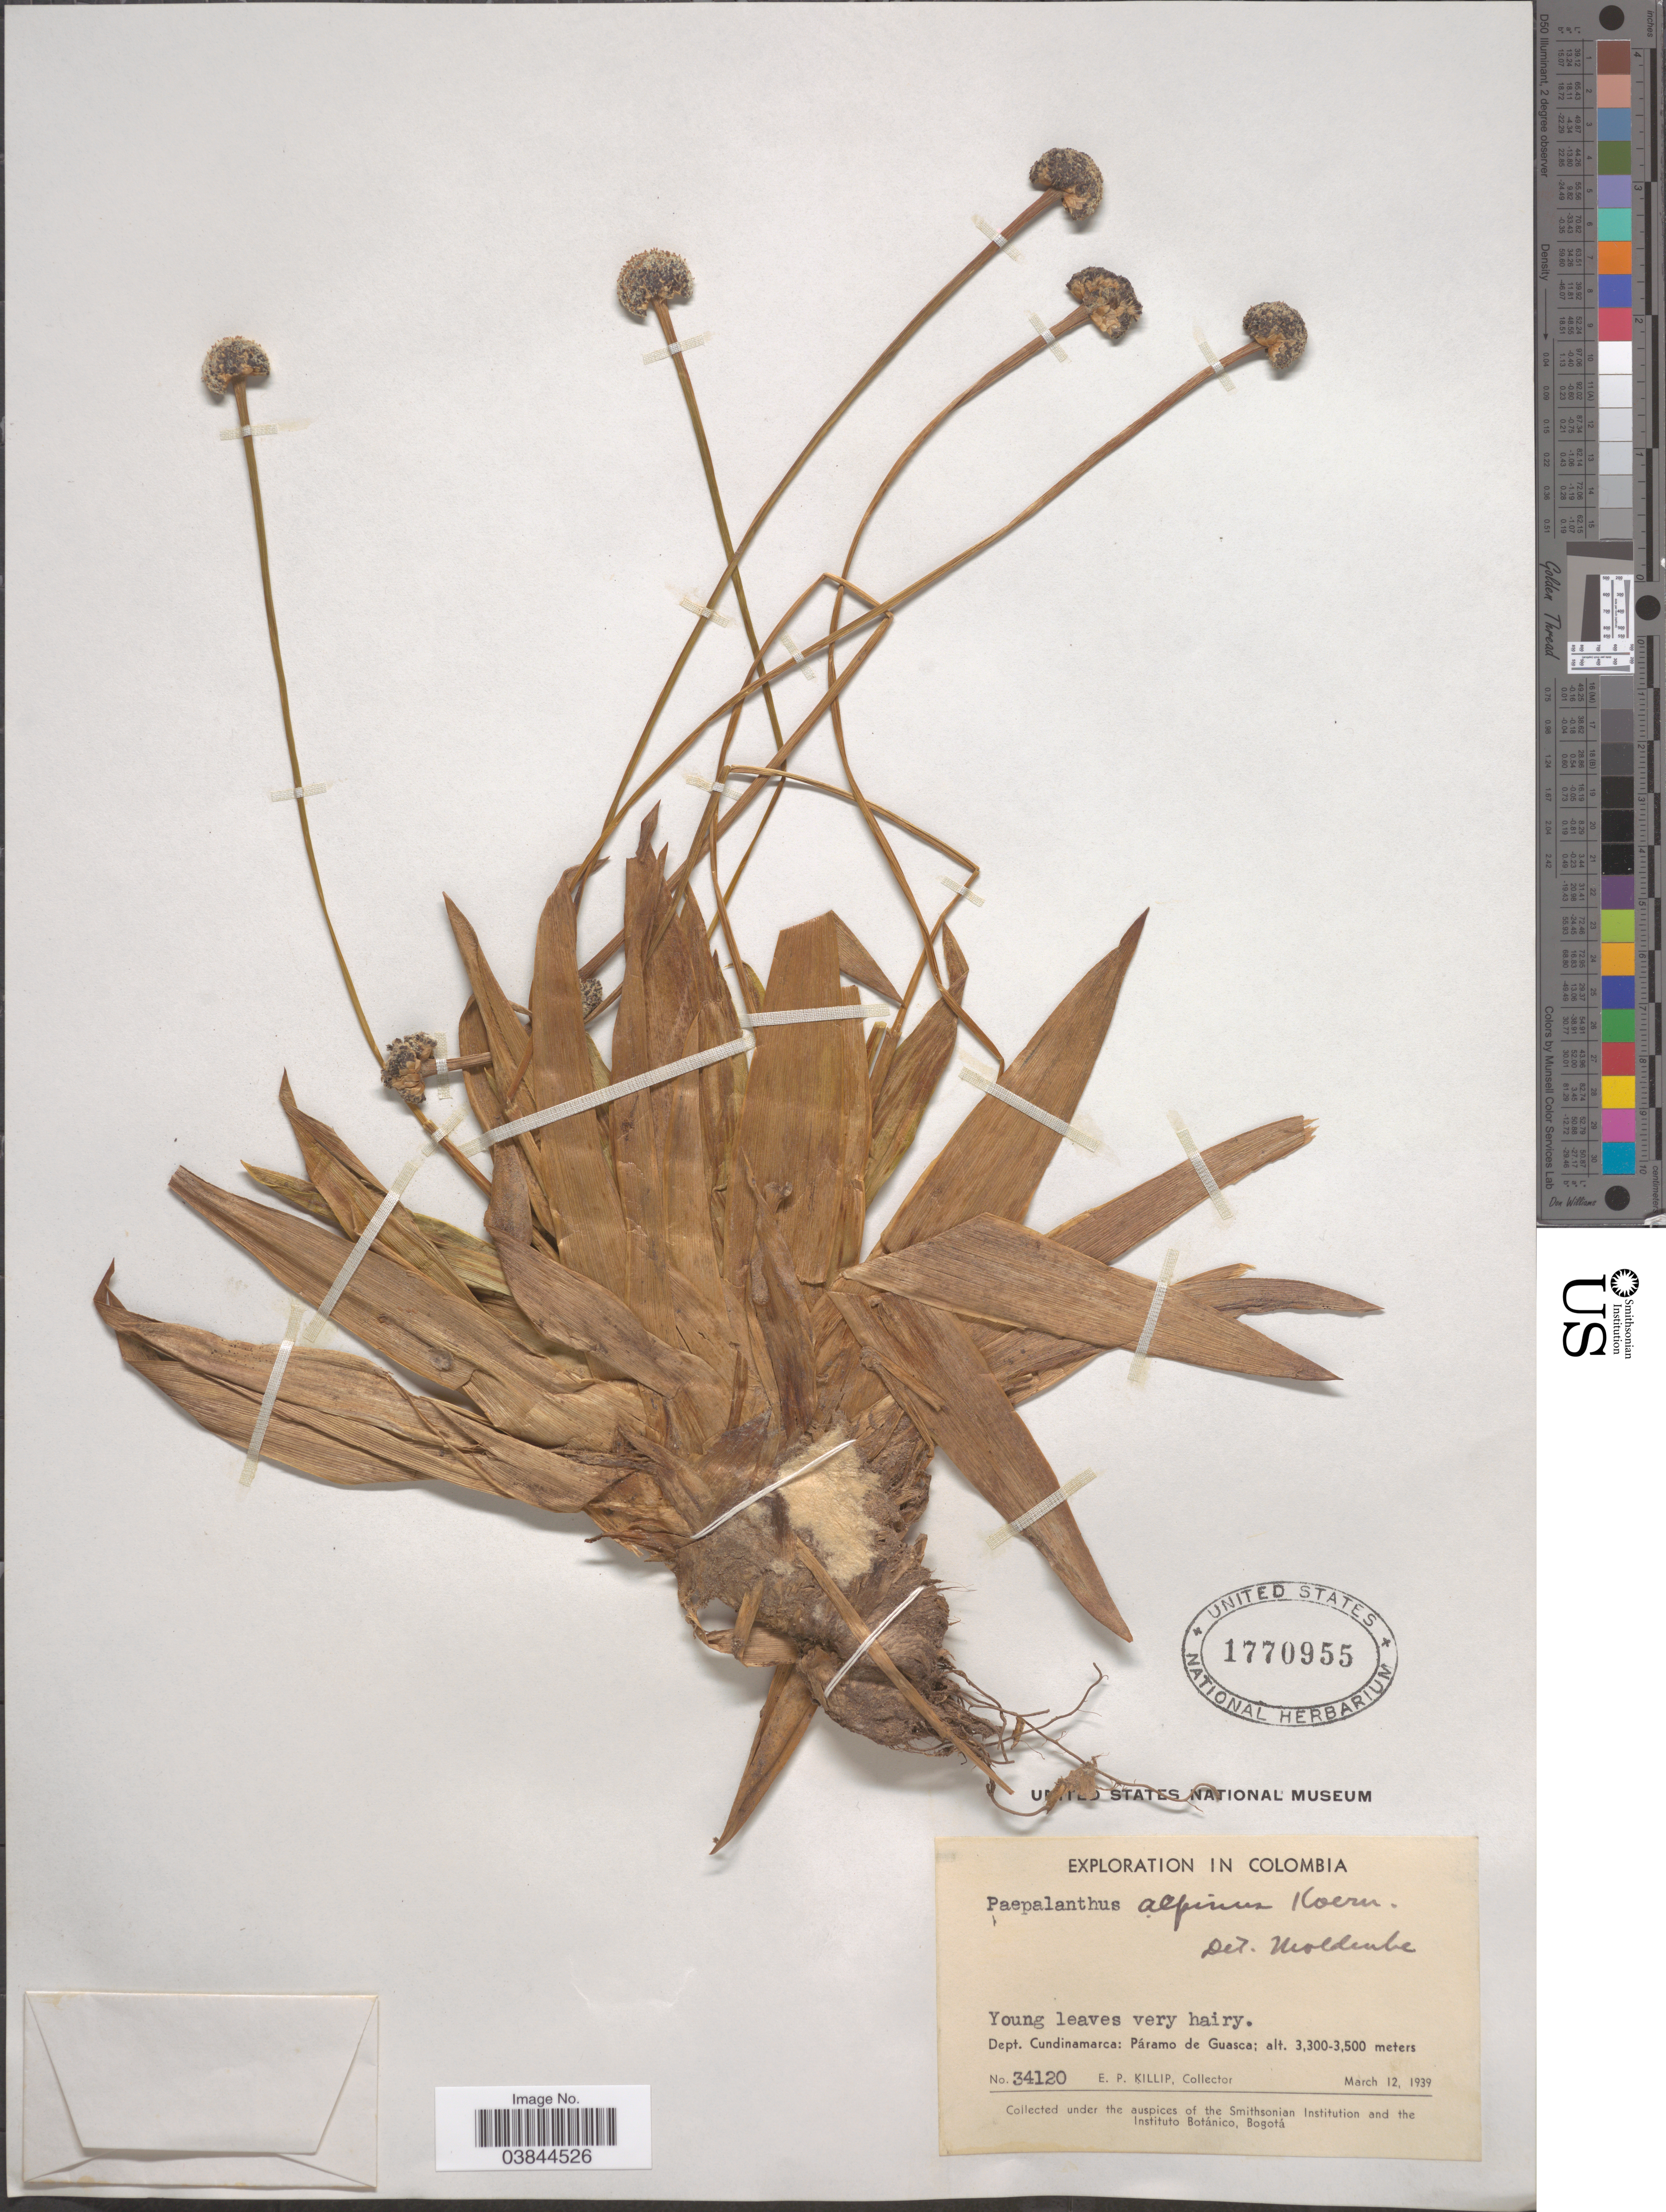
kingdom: Plantae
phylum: Tracheophyta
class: Liliopsida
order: Poales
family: Eriocaulaceae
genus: Paepalanthus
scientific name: Paepalanthus alpinus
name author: Körn.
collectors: E. P. Killip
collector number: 34120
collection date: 1939-03-12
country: Colombia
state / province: Cundinamarca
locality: Dept. Cundinamarca: Páramo de Guasca.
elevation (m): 3300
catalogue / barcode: US 1770955